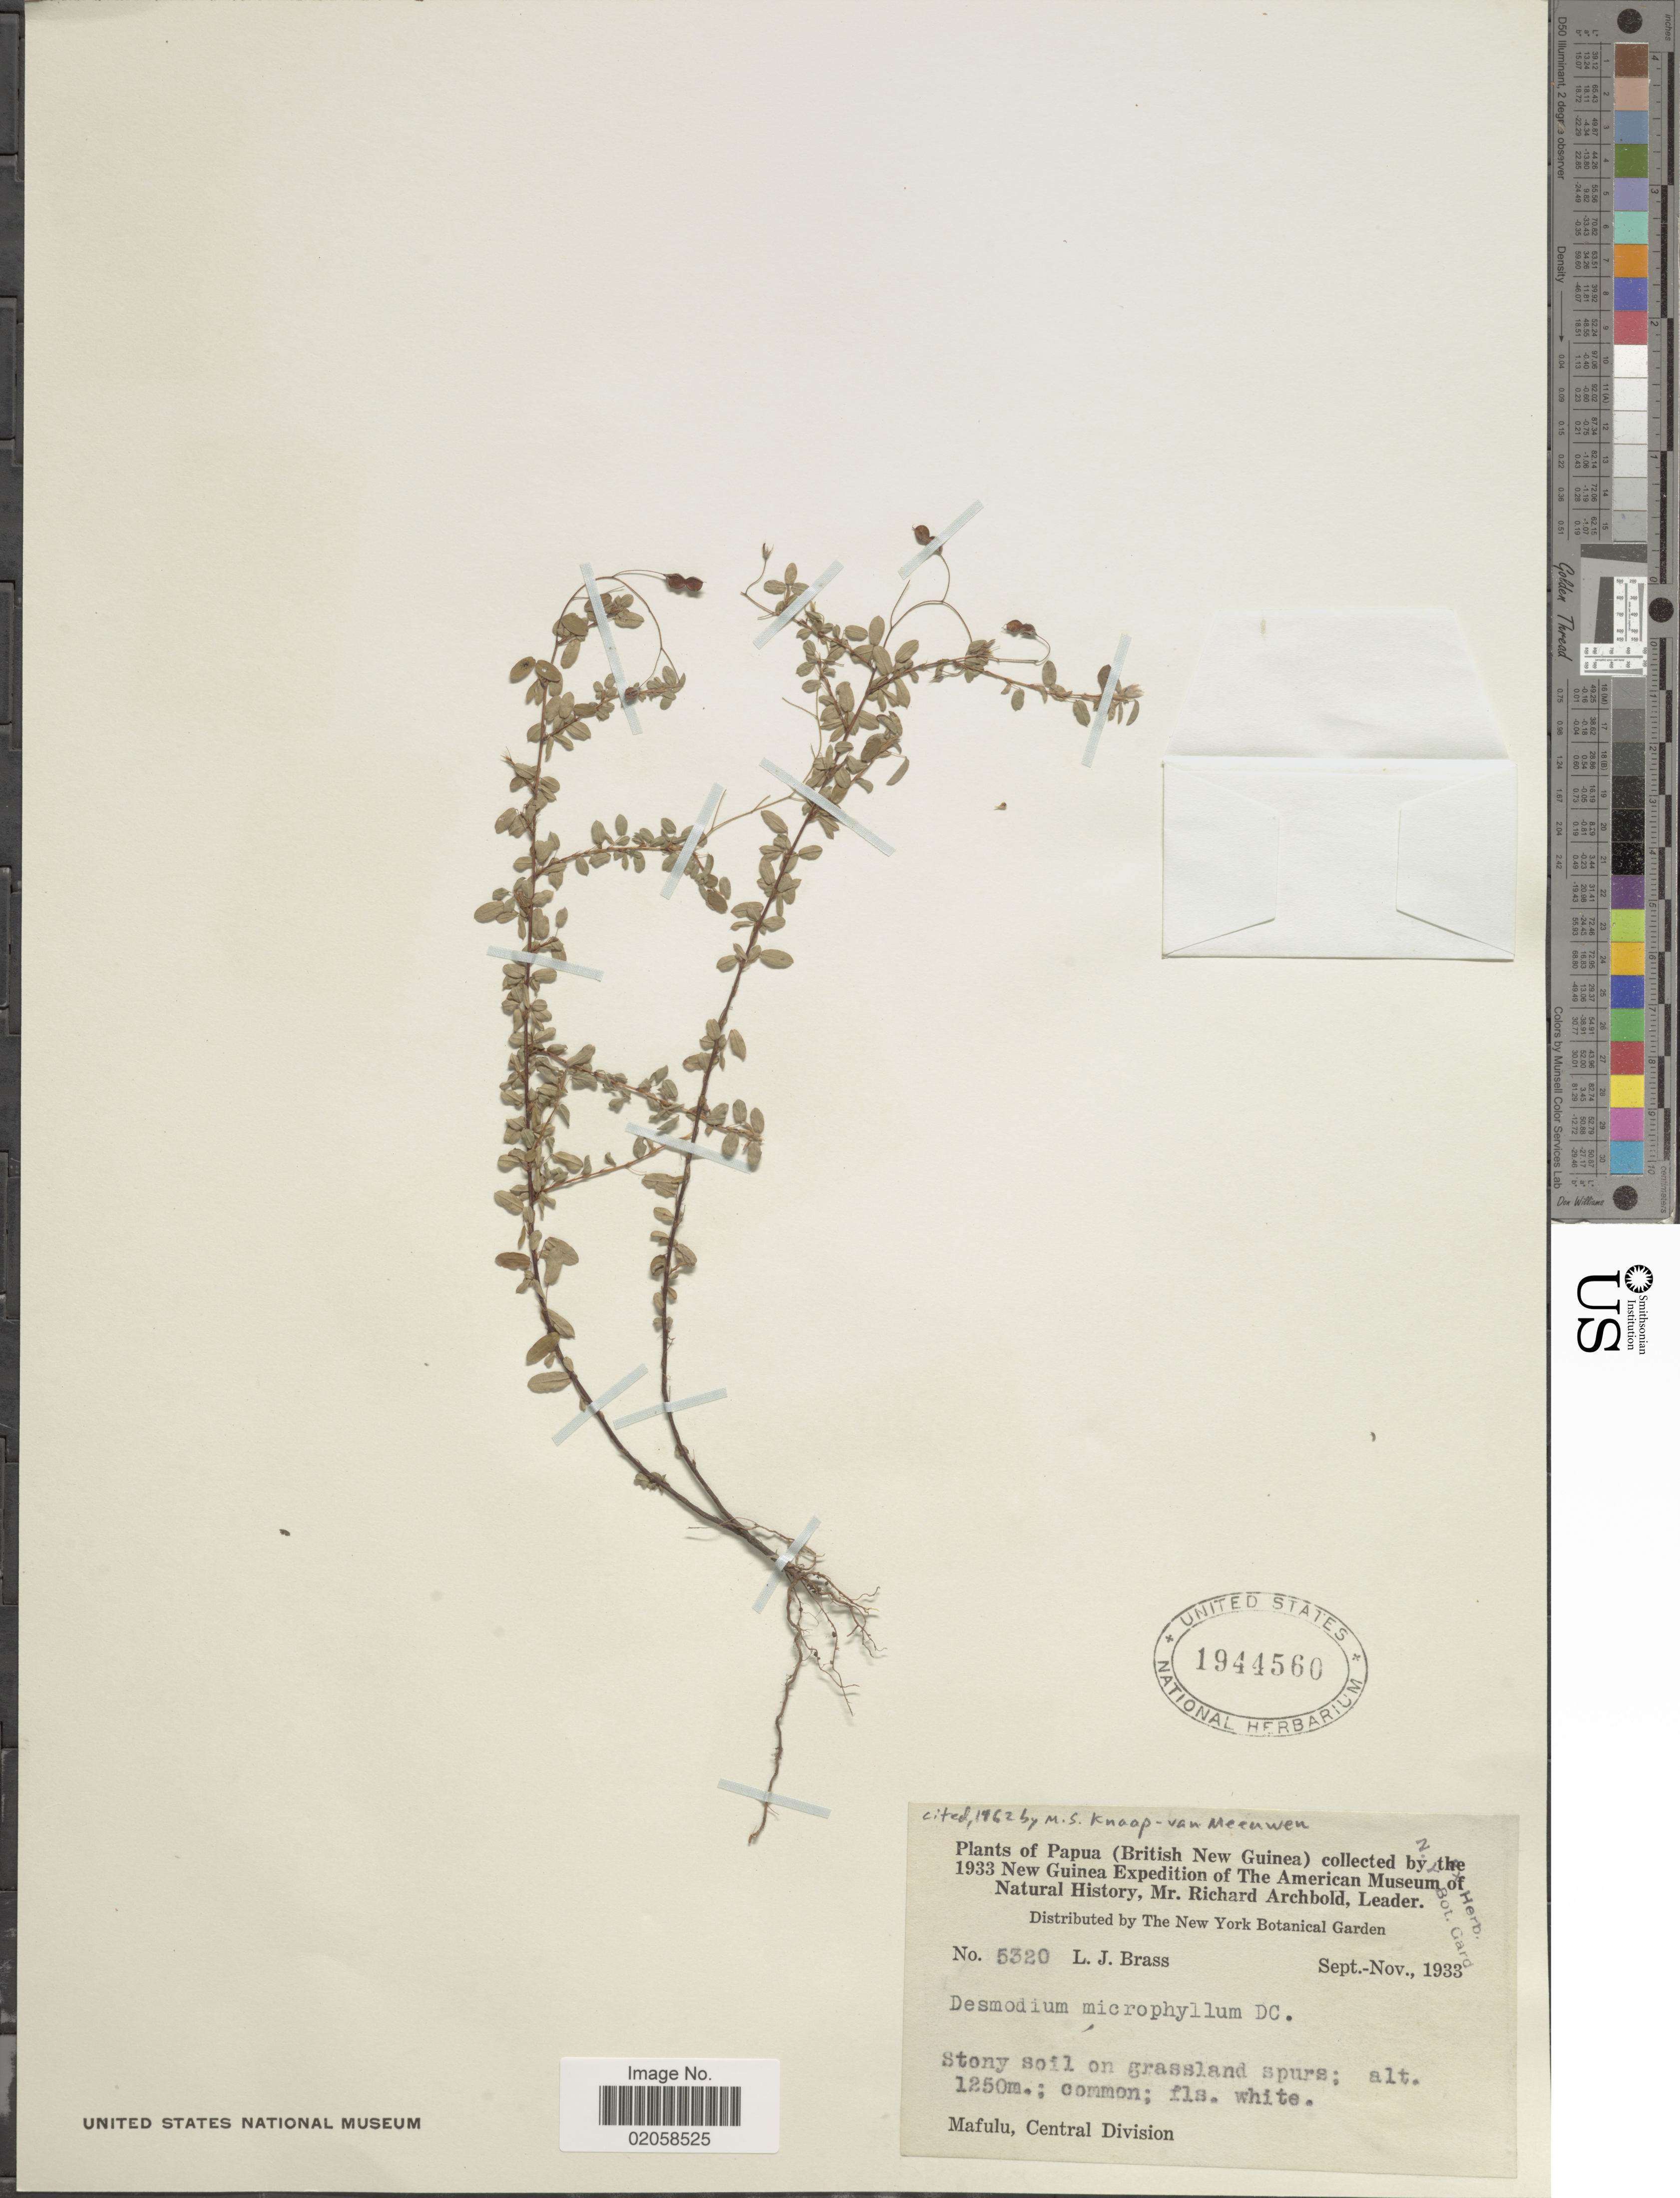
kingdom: Plantae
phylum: Tracheophyta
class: Magnoliopsida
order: Fabales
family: Fabaceae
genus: Leptodesmia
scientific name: Leptodesmia microphylla var. microphylla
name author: (Thunb.) H. Ohashi & K. Ohashi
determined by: Strong, Mark T., (BOT), Smithsonian Institution - National Museum of Natural History (UNITED STATES)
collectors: L. J. Brass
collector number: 5320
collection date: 1933-09/1933-11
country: Papua New Guinea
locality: Papua (British New Guinea), Mafulu, Central Division.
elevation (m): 1250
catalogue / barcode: US 1944560